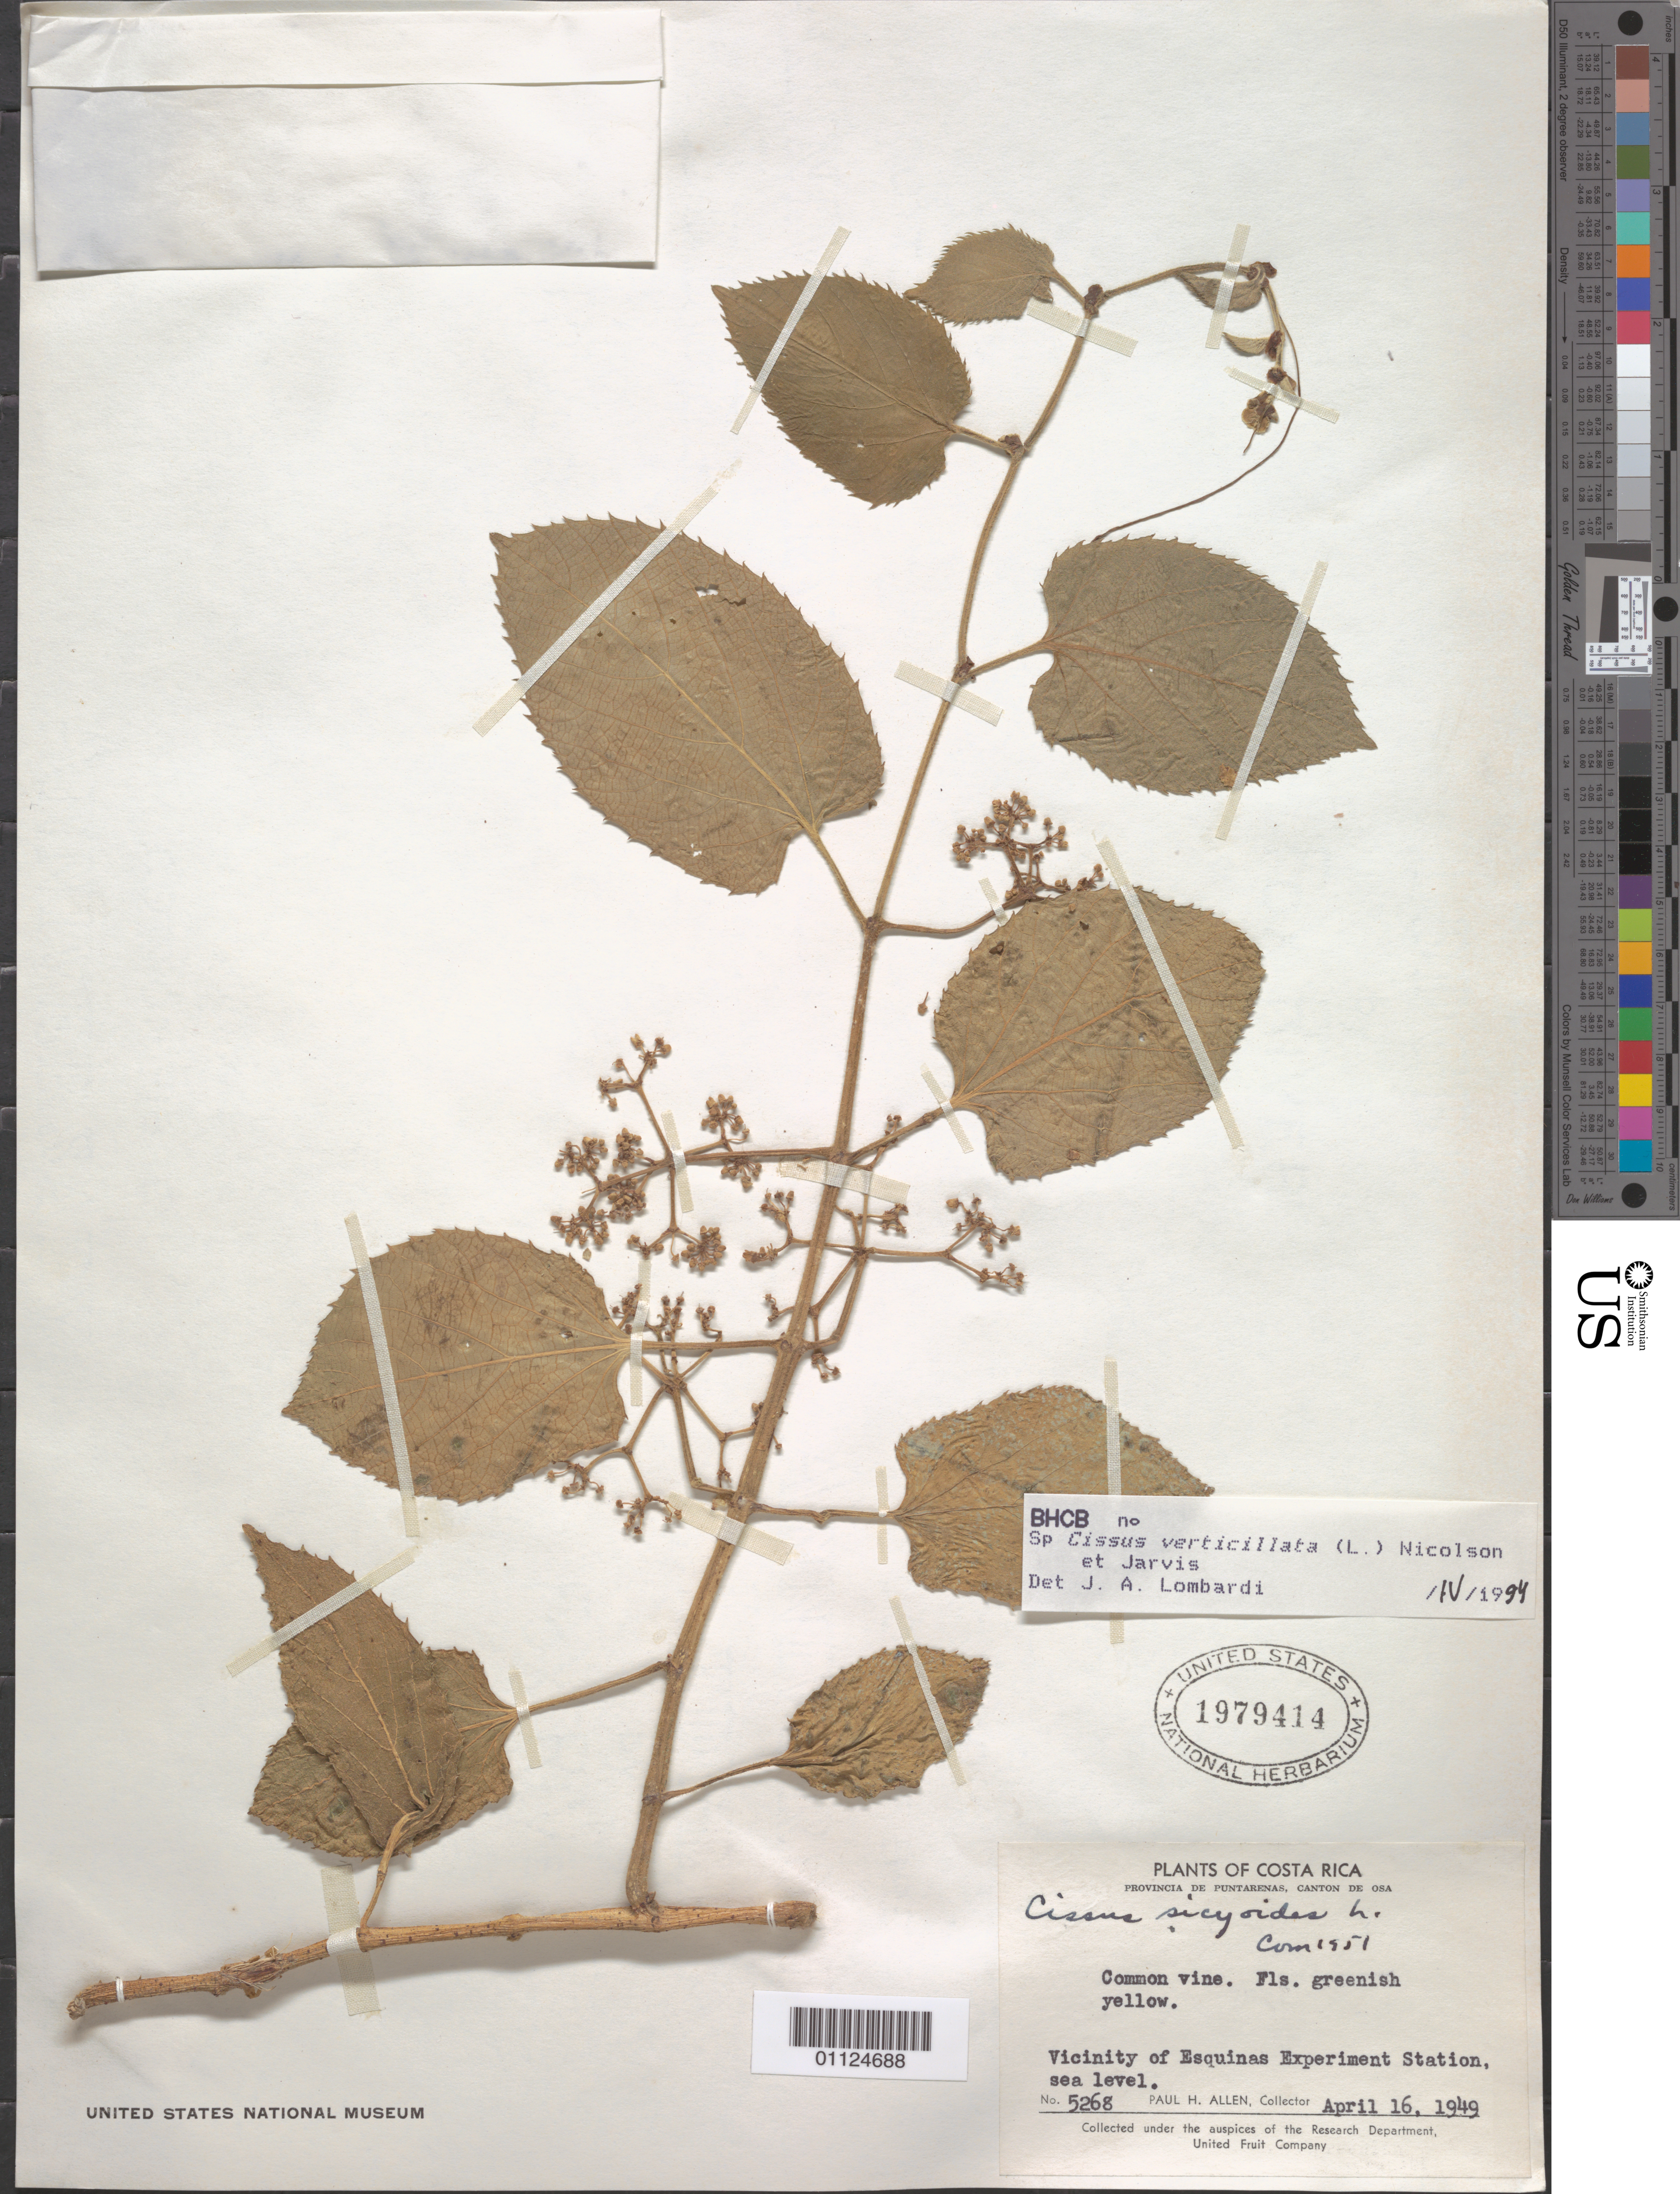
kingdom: Plantae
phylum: Tracheophyta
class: Magnoliopsida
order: Vitales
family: Vitaceae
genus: Cissus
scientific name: Cissus verticillata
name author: (L.) Nicolson & C.E. Jarvis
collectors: P. H. Allen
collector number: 5268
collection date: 1949-04-16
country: Costa Rica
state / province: Puntarenas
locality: Canton de Osa. Vicinity of Esquinas Experiment Station.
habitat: Common vine.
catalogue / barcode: US 1979414